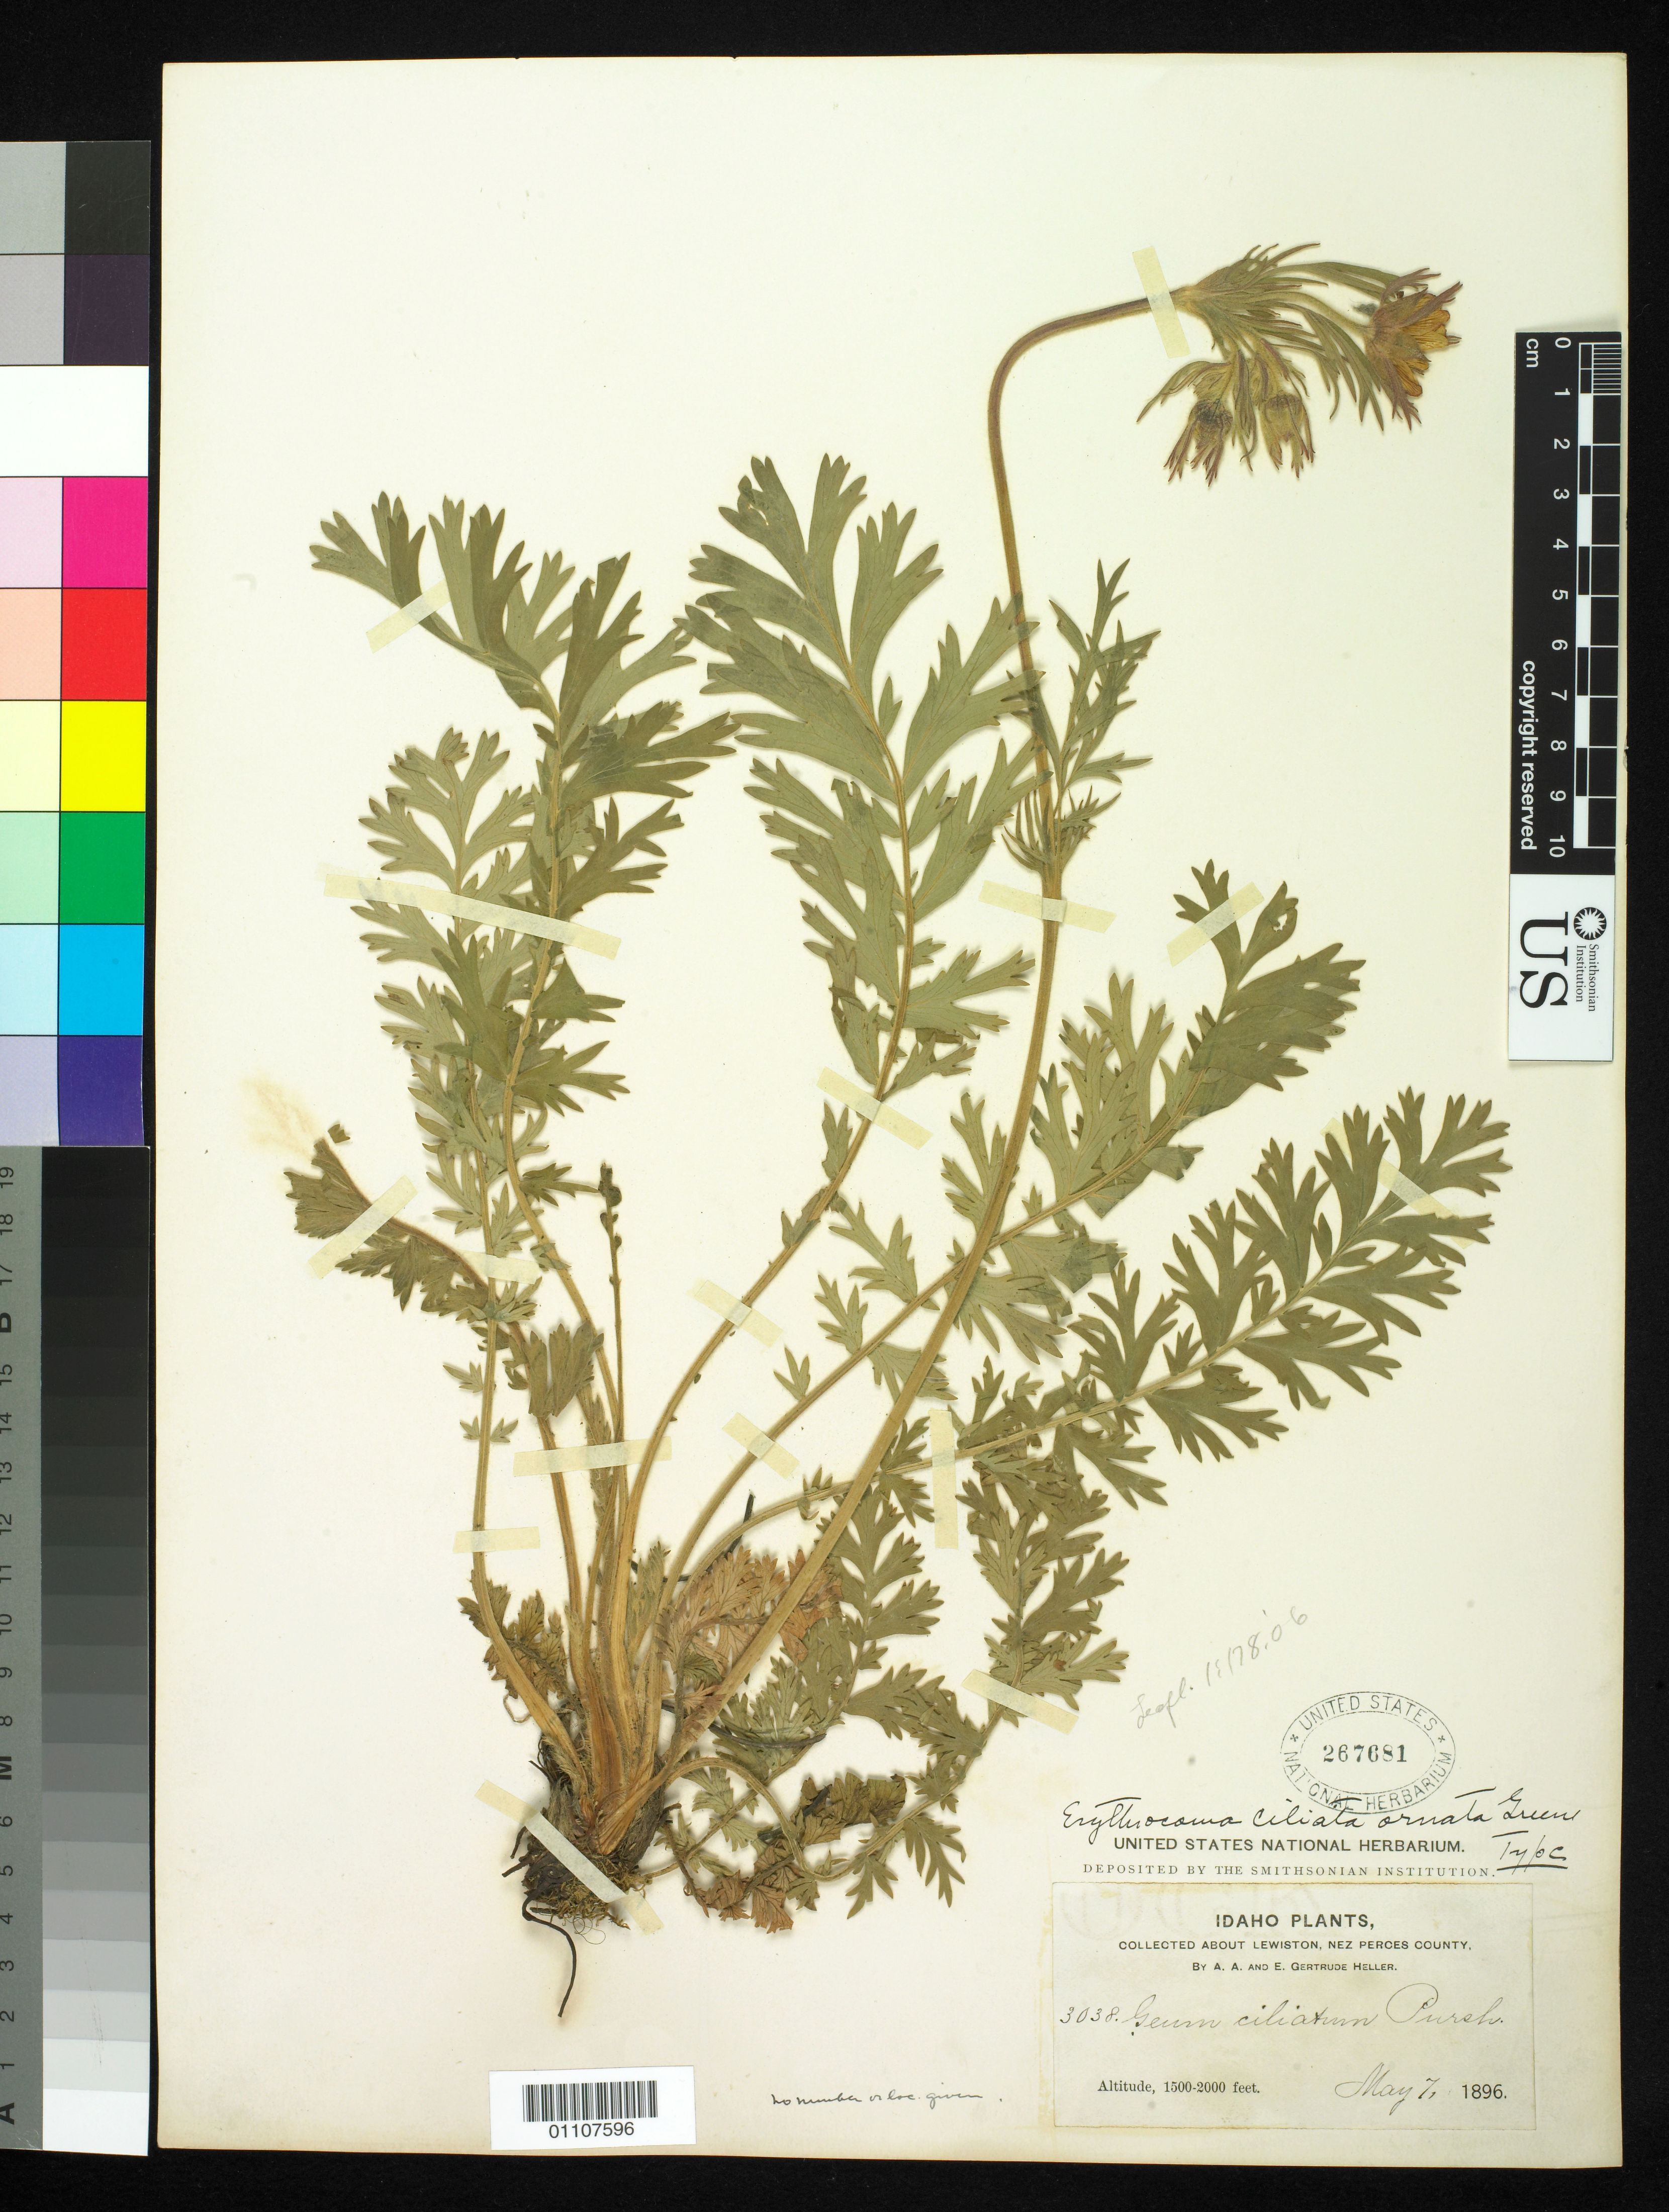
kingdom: Plantae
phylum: Tracheophyta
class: Magnoliopsida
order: Rosales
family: Rosaceae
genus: Erythrocoma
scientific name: Erythrocoma ciliata var. ornata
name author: Greene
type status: Syntype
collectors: A. A. Heller & E. G. Heller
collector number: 3038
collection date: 1896-05-07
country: United States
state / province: Idaho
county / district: Nez Perces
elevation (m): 457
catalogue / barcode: US 267681